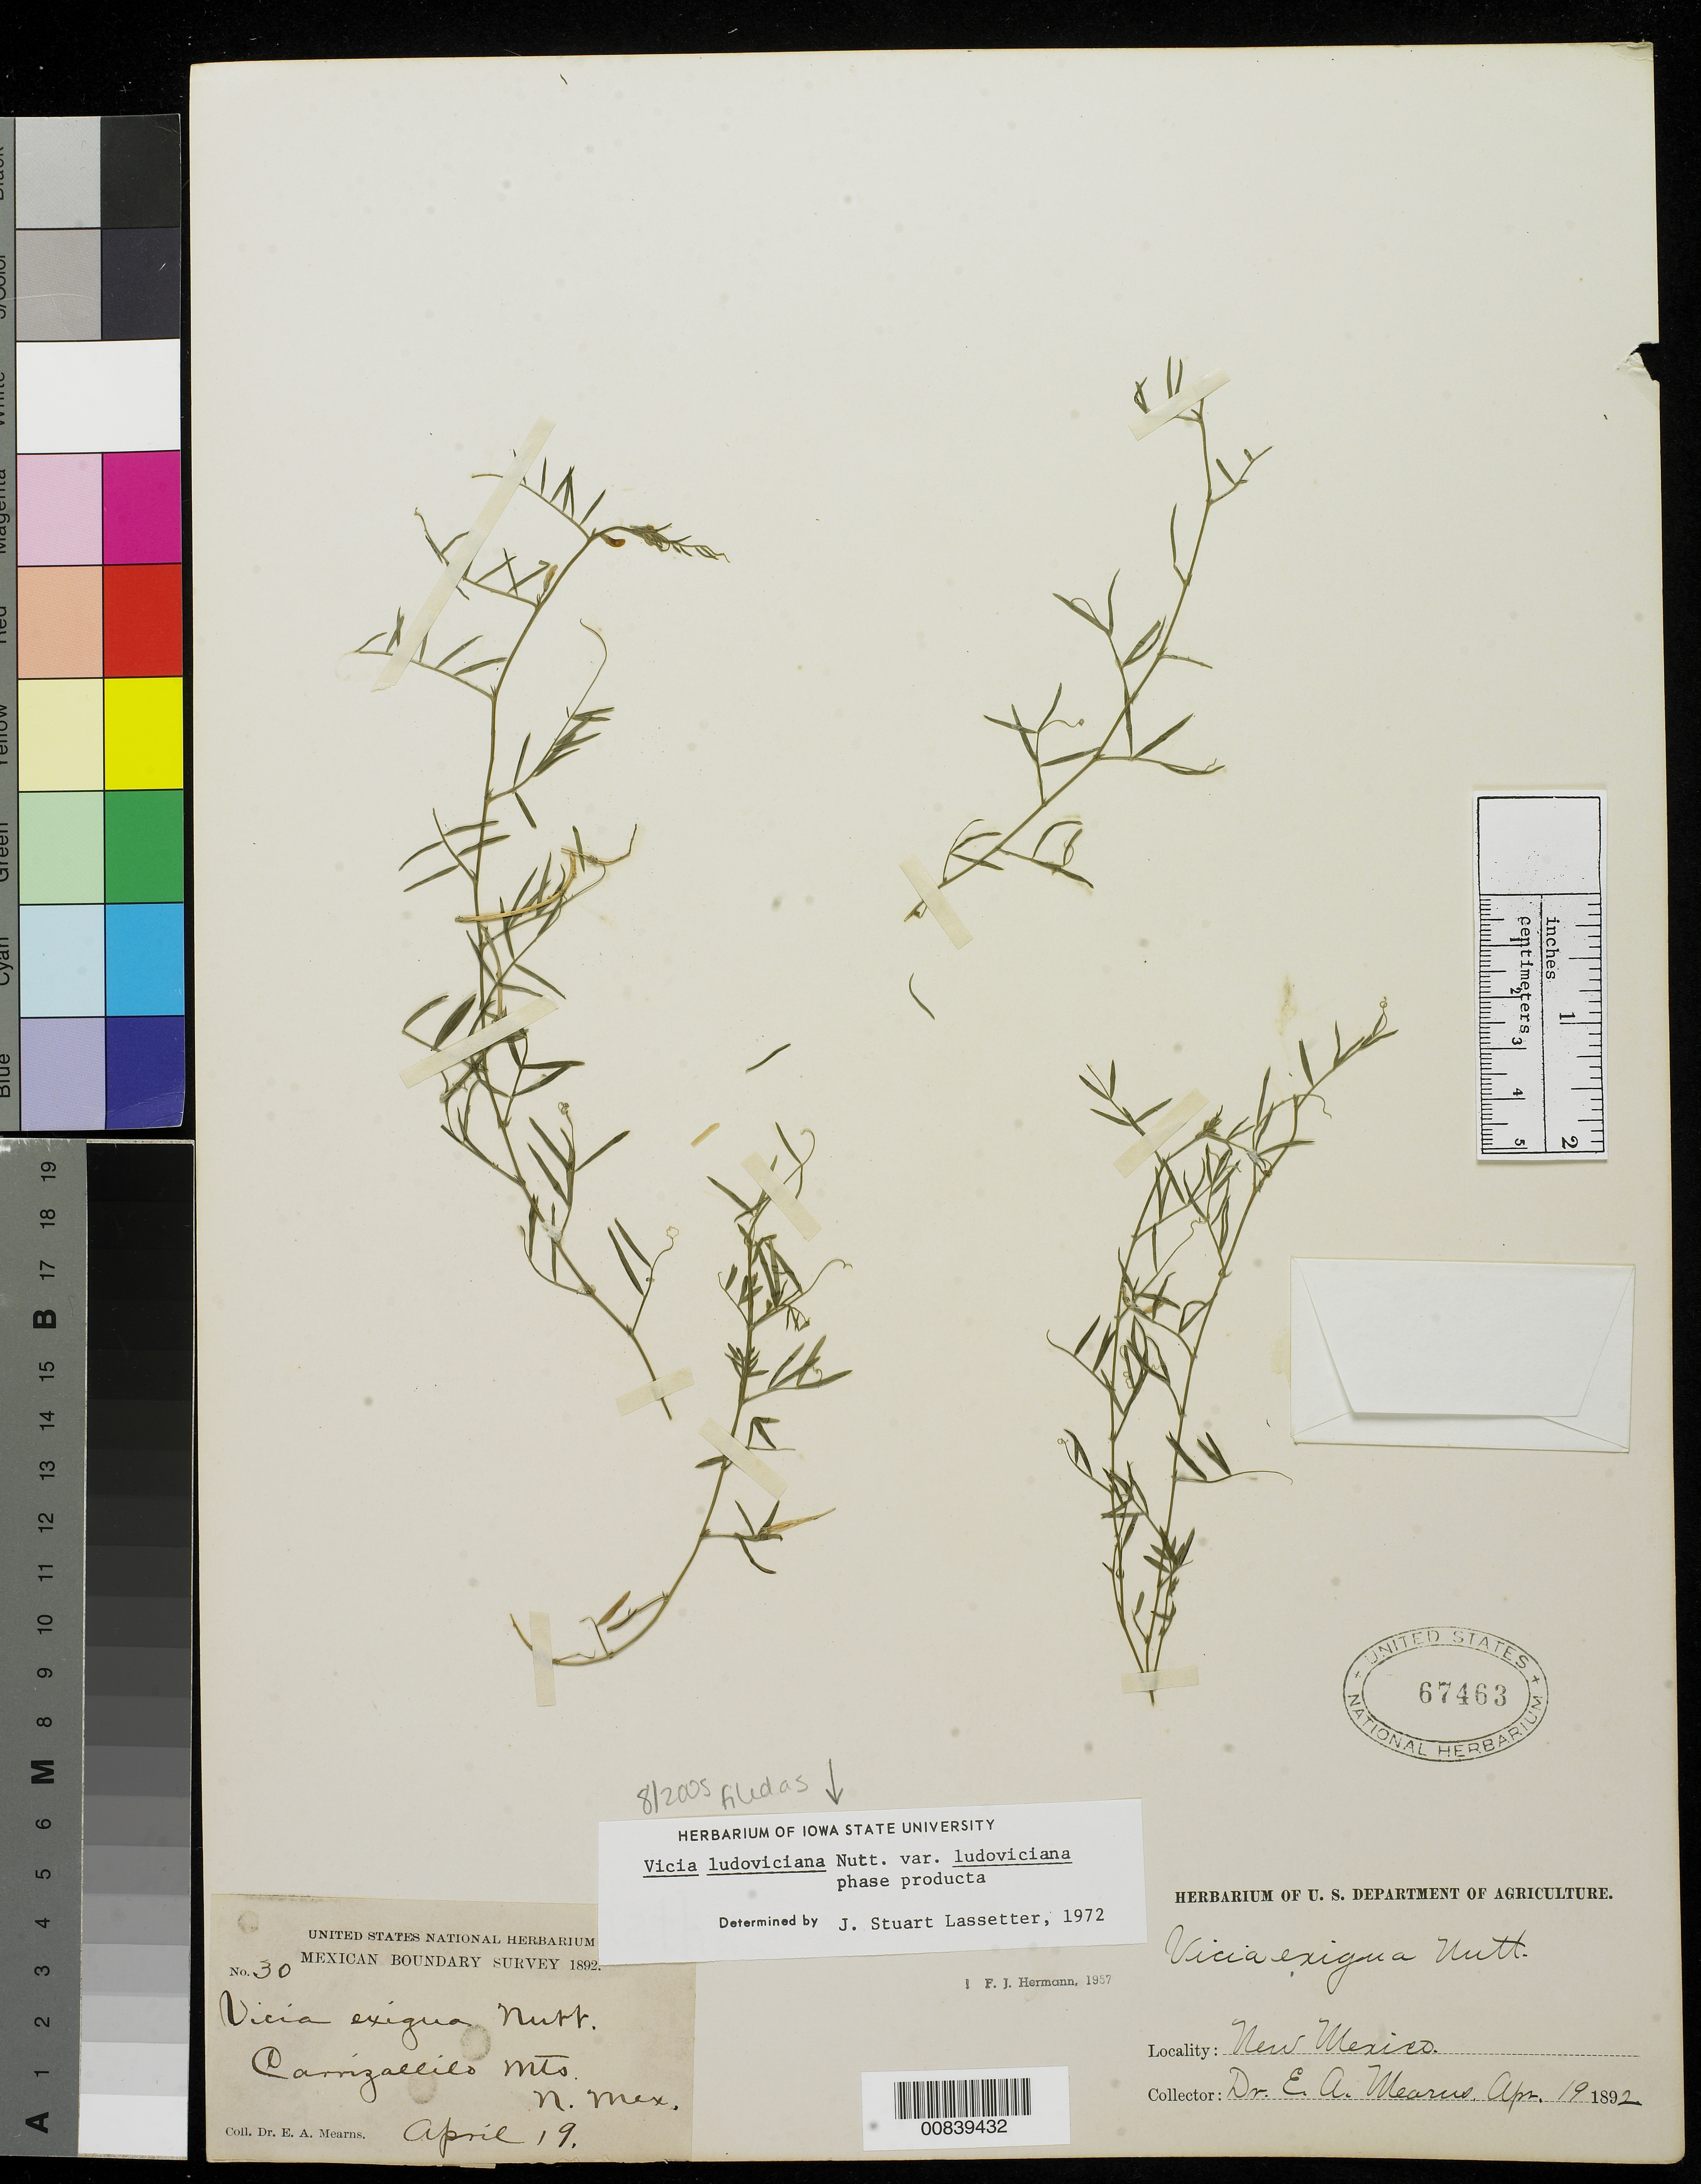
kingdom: Plantae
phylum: Tracheophyta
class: Magnoliopsida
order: Fabales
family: Fabaceae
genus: Vicia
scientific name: Vicia ludoviciana var. ludoviciana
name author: Nutt. ex Torr. & A. Gray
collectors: E. A. Mearns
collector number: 30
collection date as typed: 19 Apr 1892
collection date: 1892-04-19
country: United States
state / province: New Mexico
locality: Carrizalillo Mts., New Mexico.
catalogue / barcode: US 67463